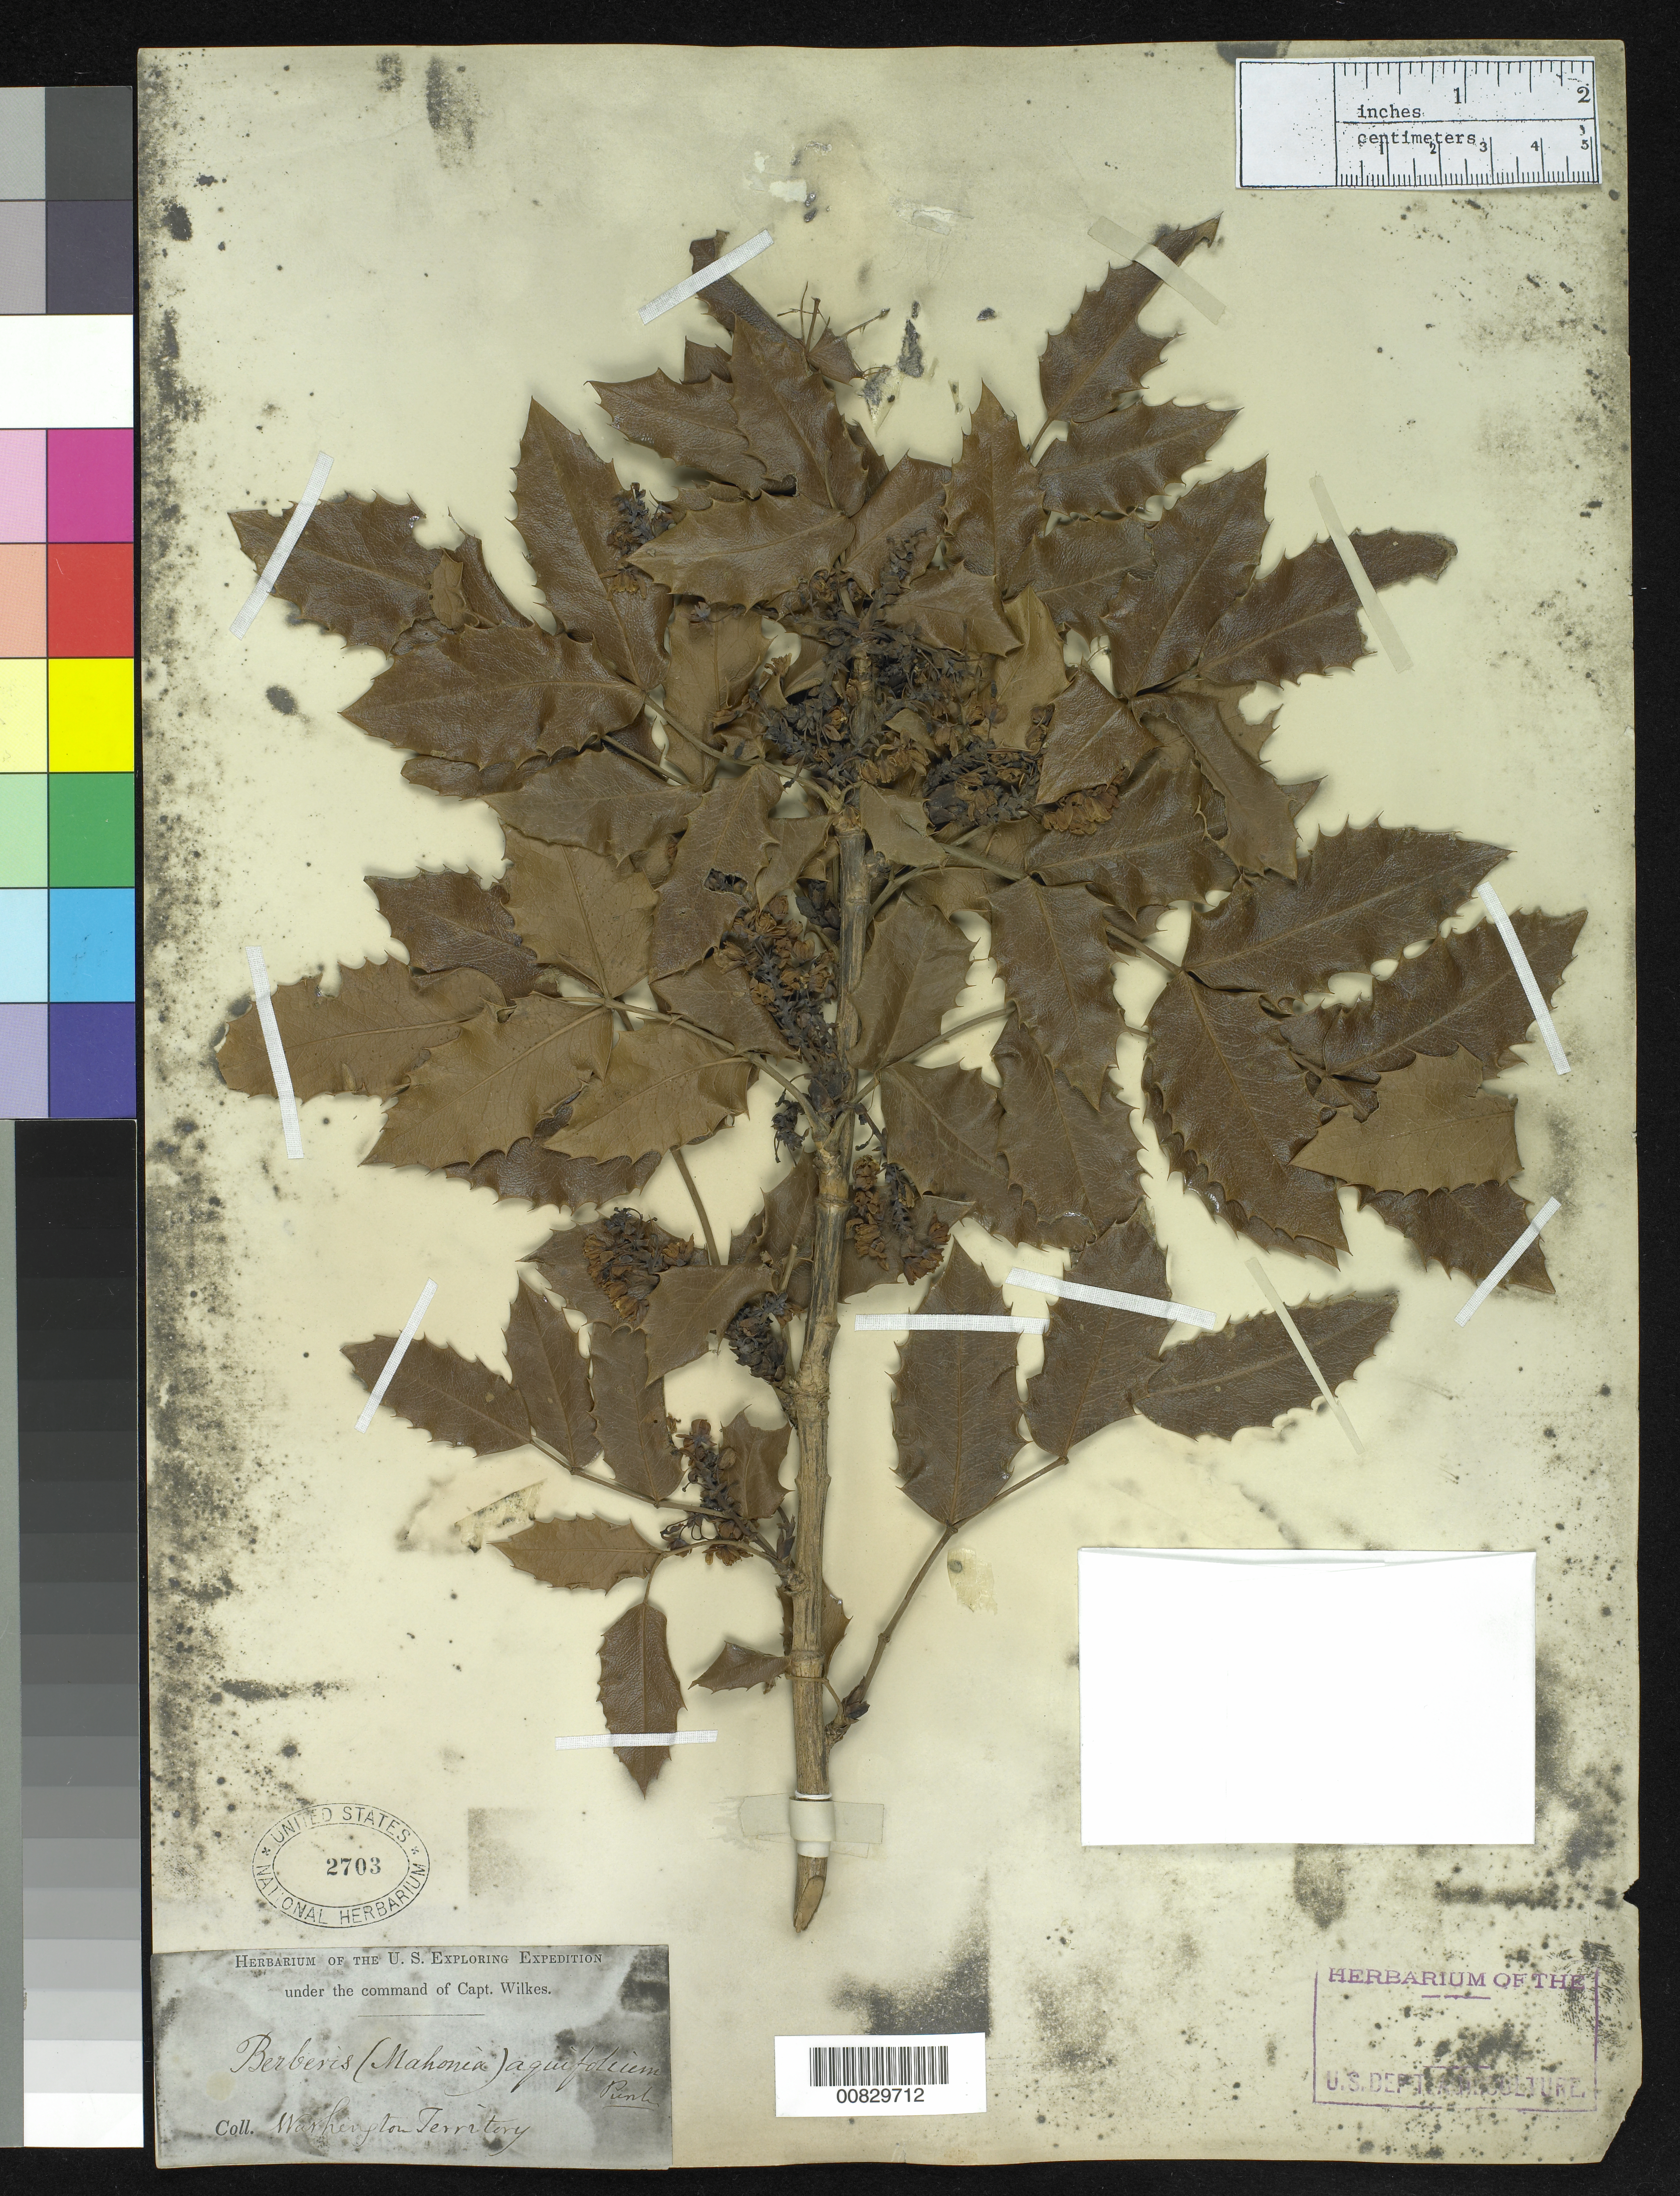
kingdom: Plantae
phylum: Tracheophyta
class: Magnoliopsida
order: Ranunculales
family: Berberidaceae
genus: Mahonia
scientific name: Mahonia aquifolium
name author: (Pursh) Nutt.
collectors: Wilkes Explor. Exped.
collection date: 1838/1842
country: United States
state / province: Washington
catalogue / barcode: US 2703